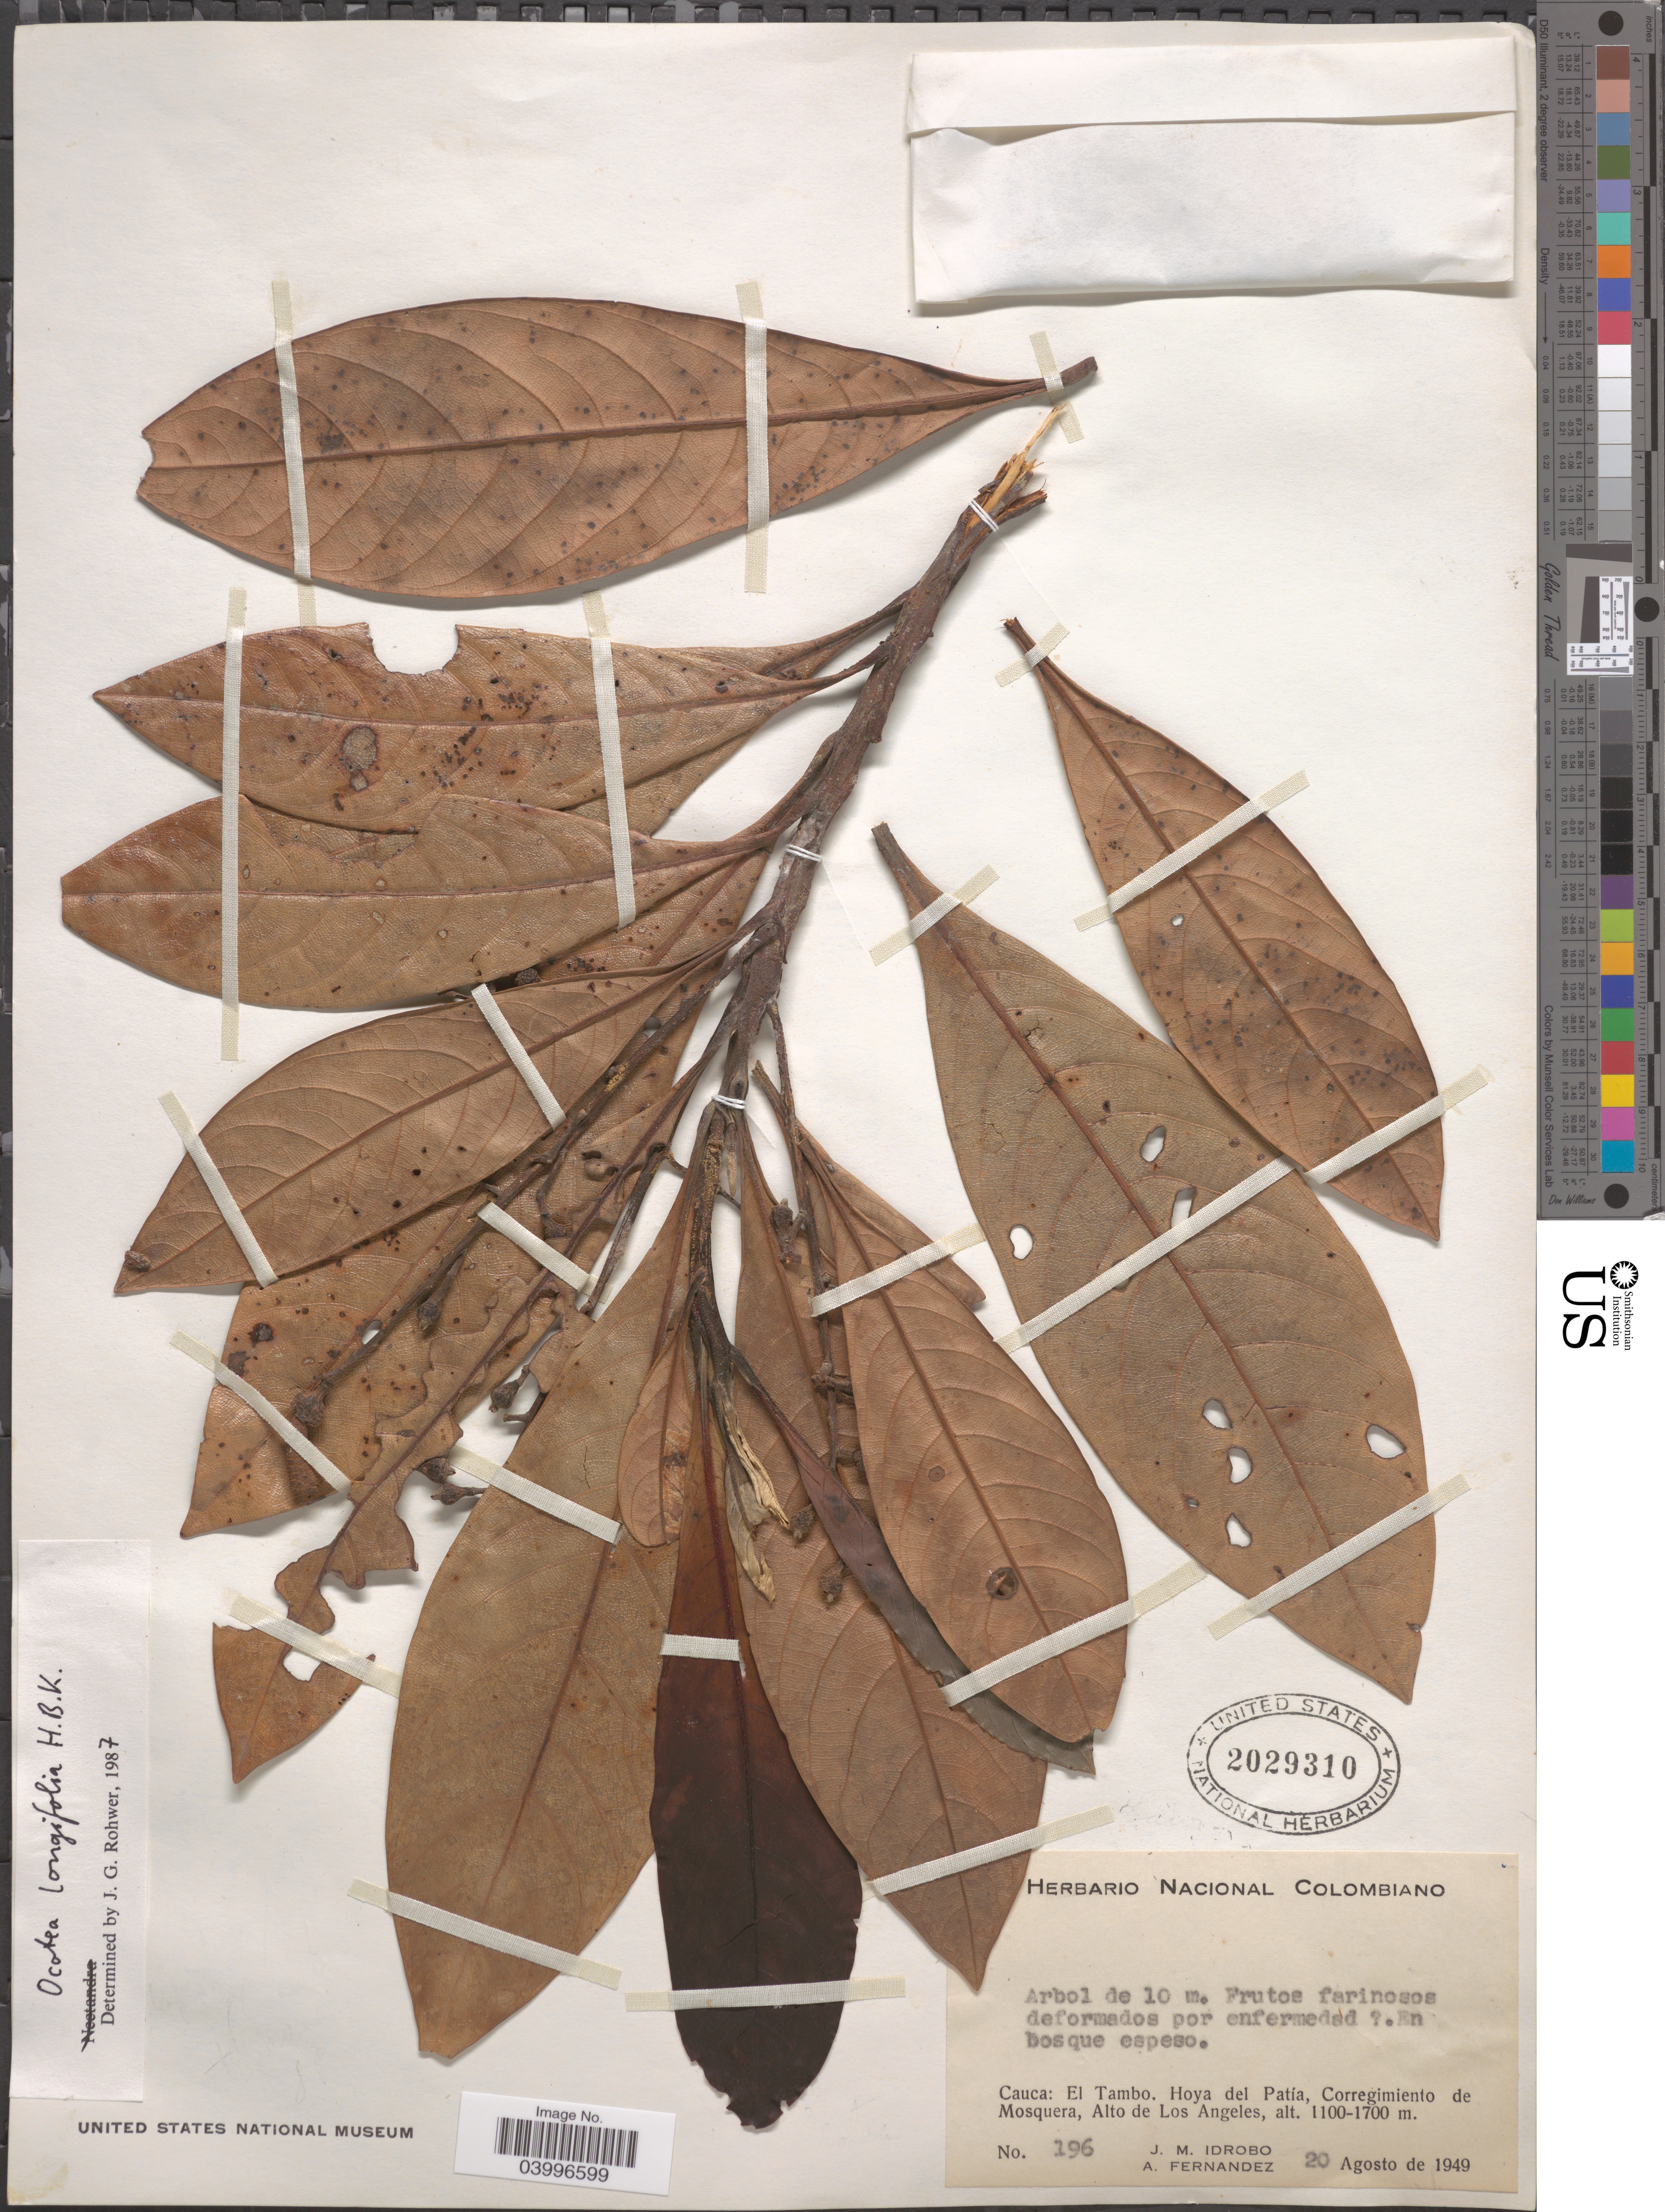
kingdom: Plantae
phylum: Tracheophyta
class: Magnoliopsida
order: Laurales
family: Lauraceae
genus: Ocotea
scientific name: Ocotea longifolia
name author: Kunth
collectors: J. M. Idrobo & A. Fernandez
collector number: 196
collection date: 1949-08-20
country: Colombia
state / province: Cauca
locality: El Tambo. Hoya del Patía, Corregimiento de Mosquera, Alto de Los Angeles.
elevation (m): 1100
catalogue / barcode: US 2029310